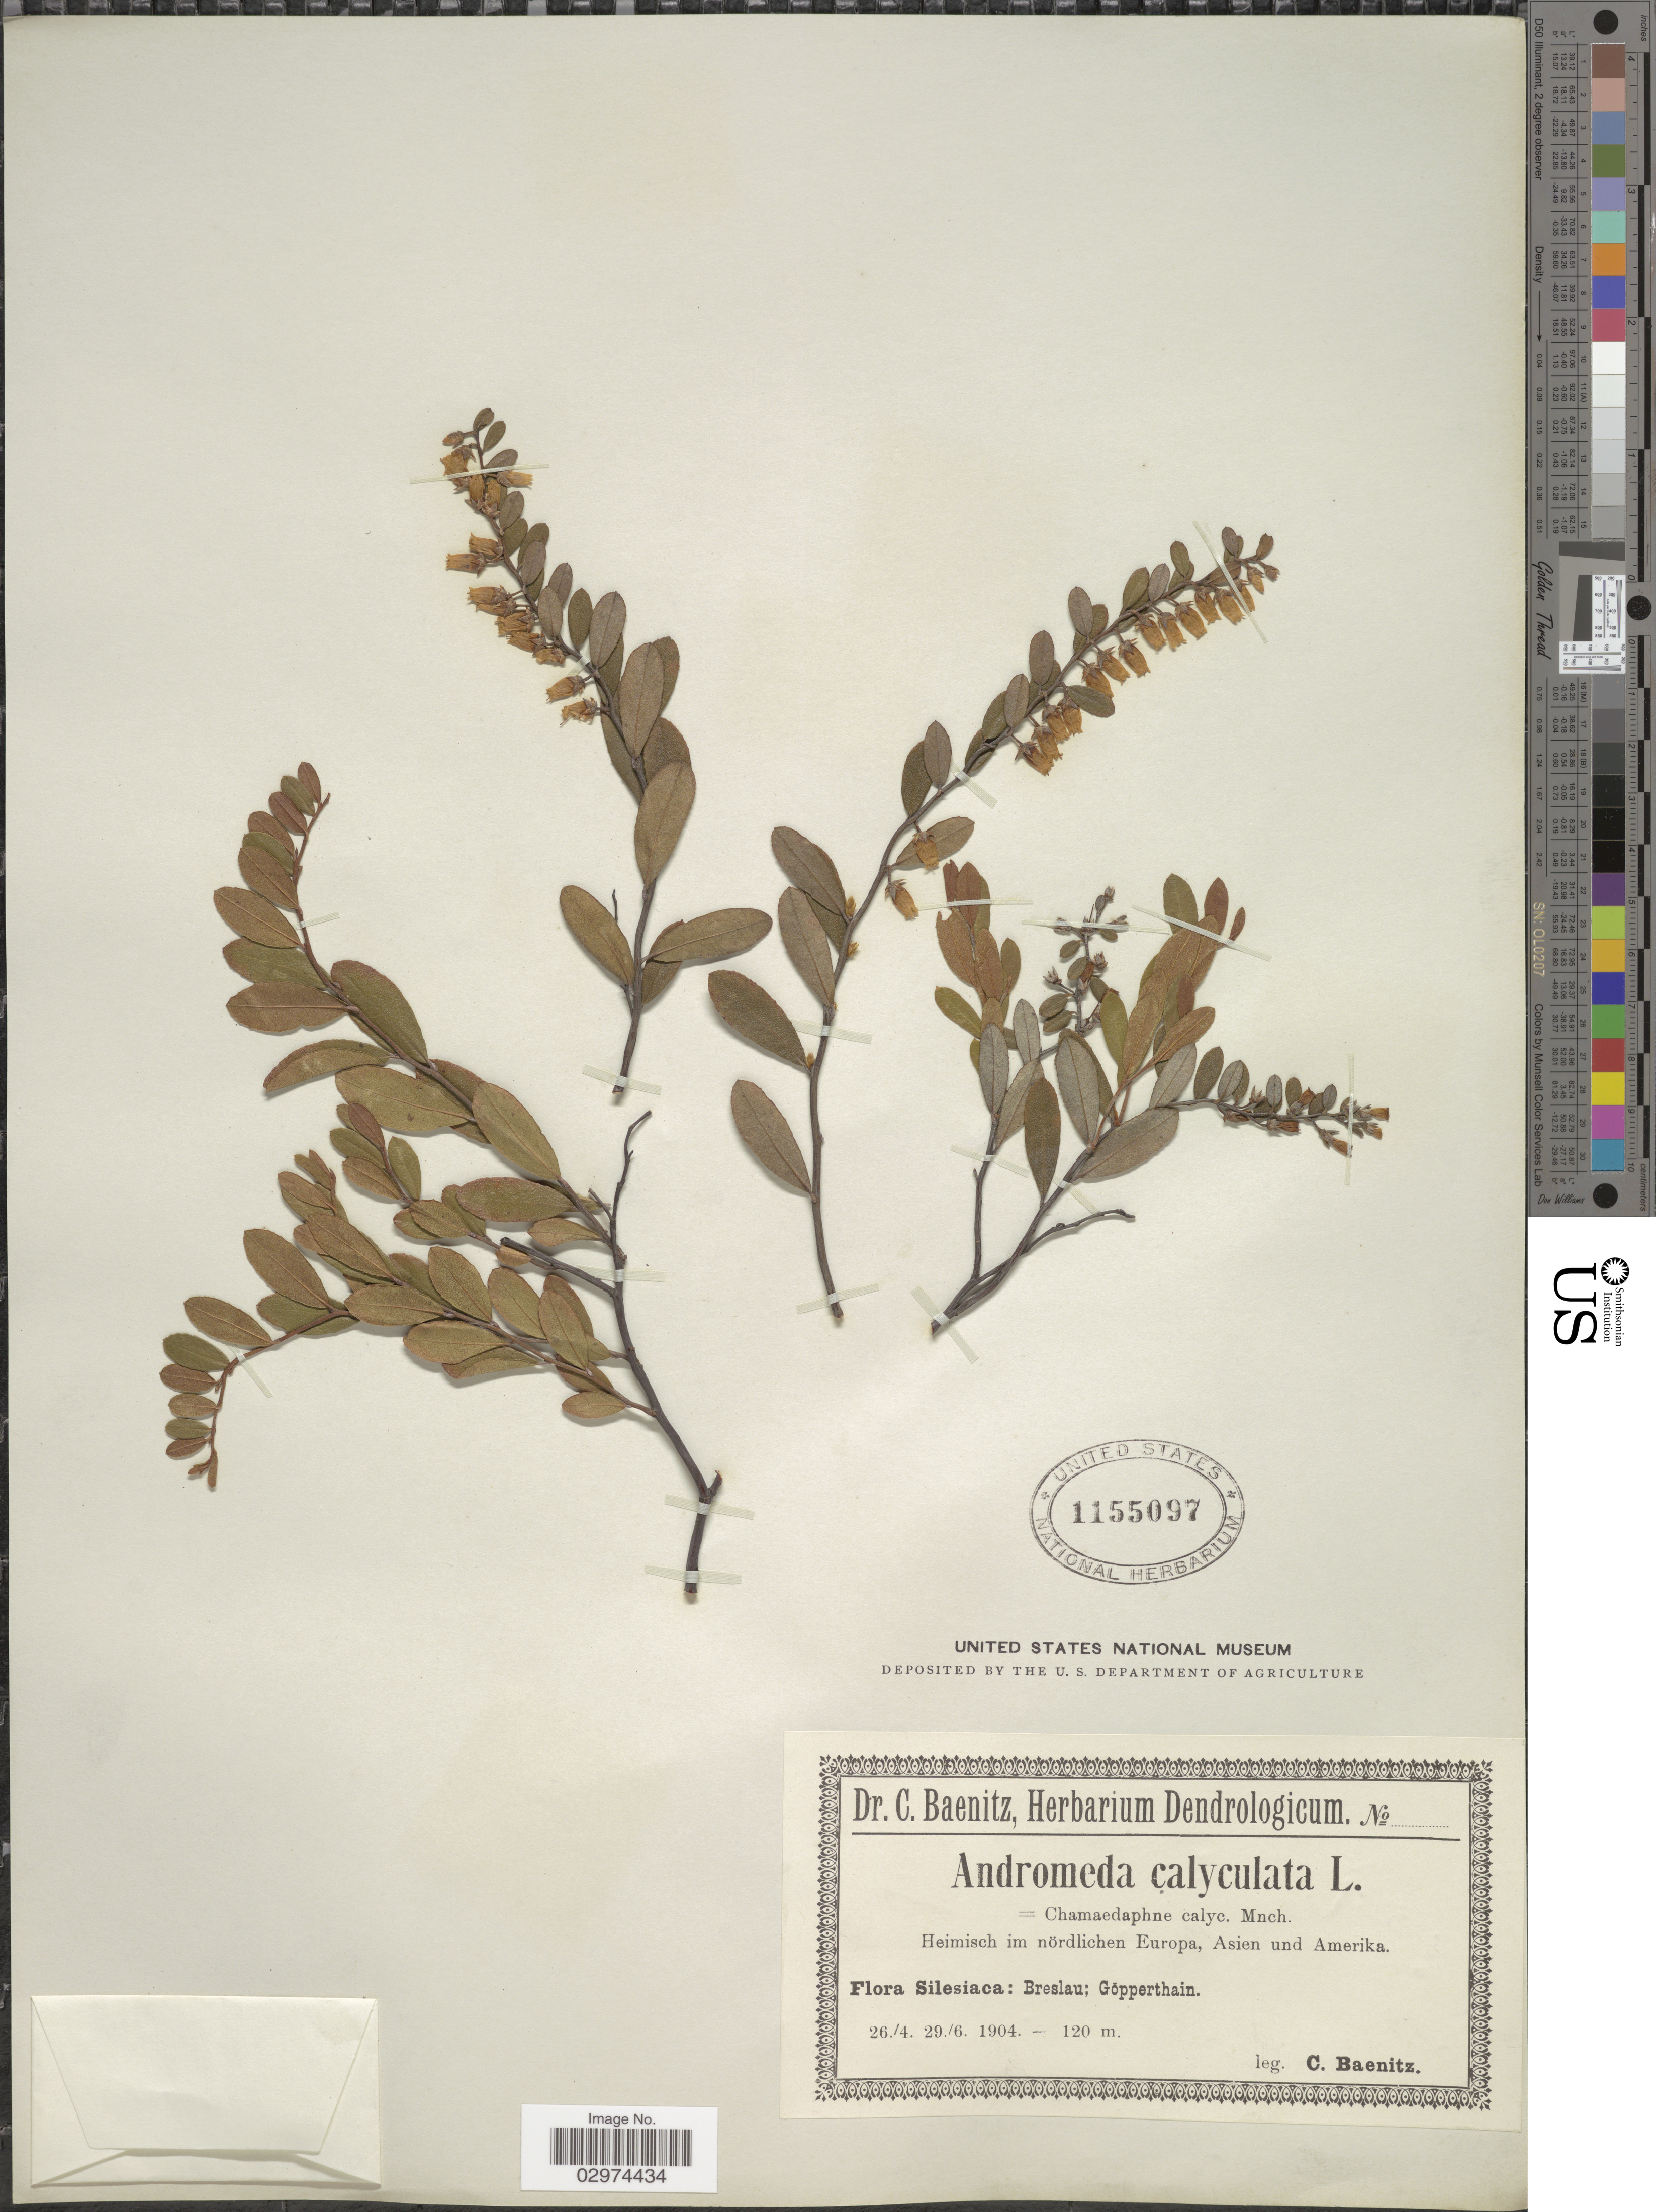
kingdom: Plantae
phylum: Tracheophyta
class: Magnoliopsida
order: Ericales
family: Ericaceae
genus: Chamaedaphne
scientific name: Chamaedaphne calyculata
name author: (L.) Moench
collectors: C. G. Baenitz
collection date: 1904-04-26/1904-06-29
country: Poland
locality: Silesiaca: Breslau; Göpperthain.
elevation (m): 120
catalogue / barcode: US 1155097